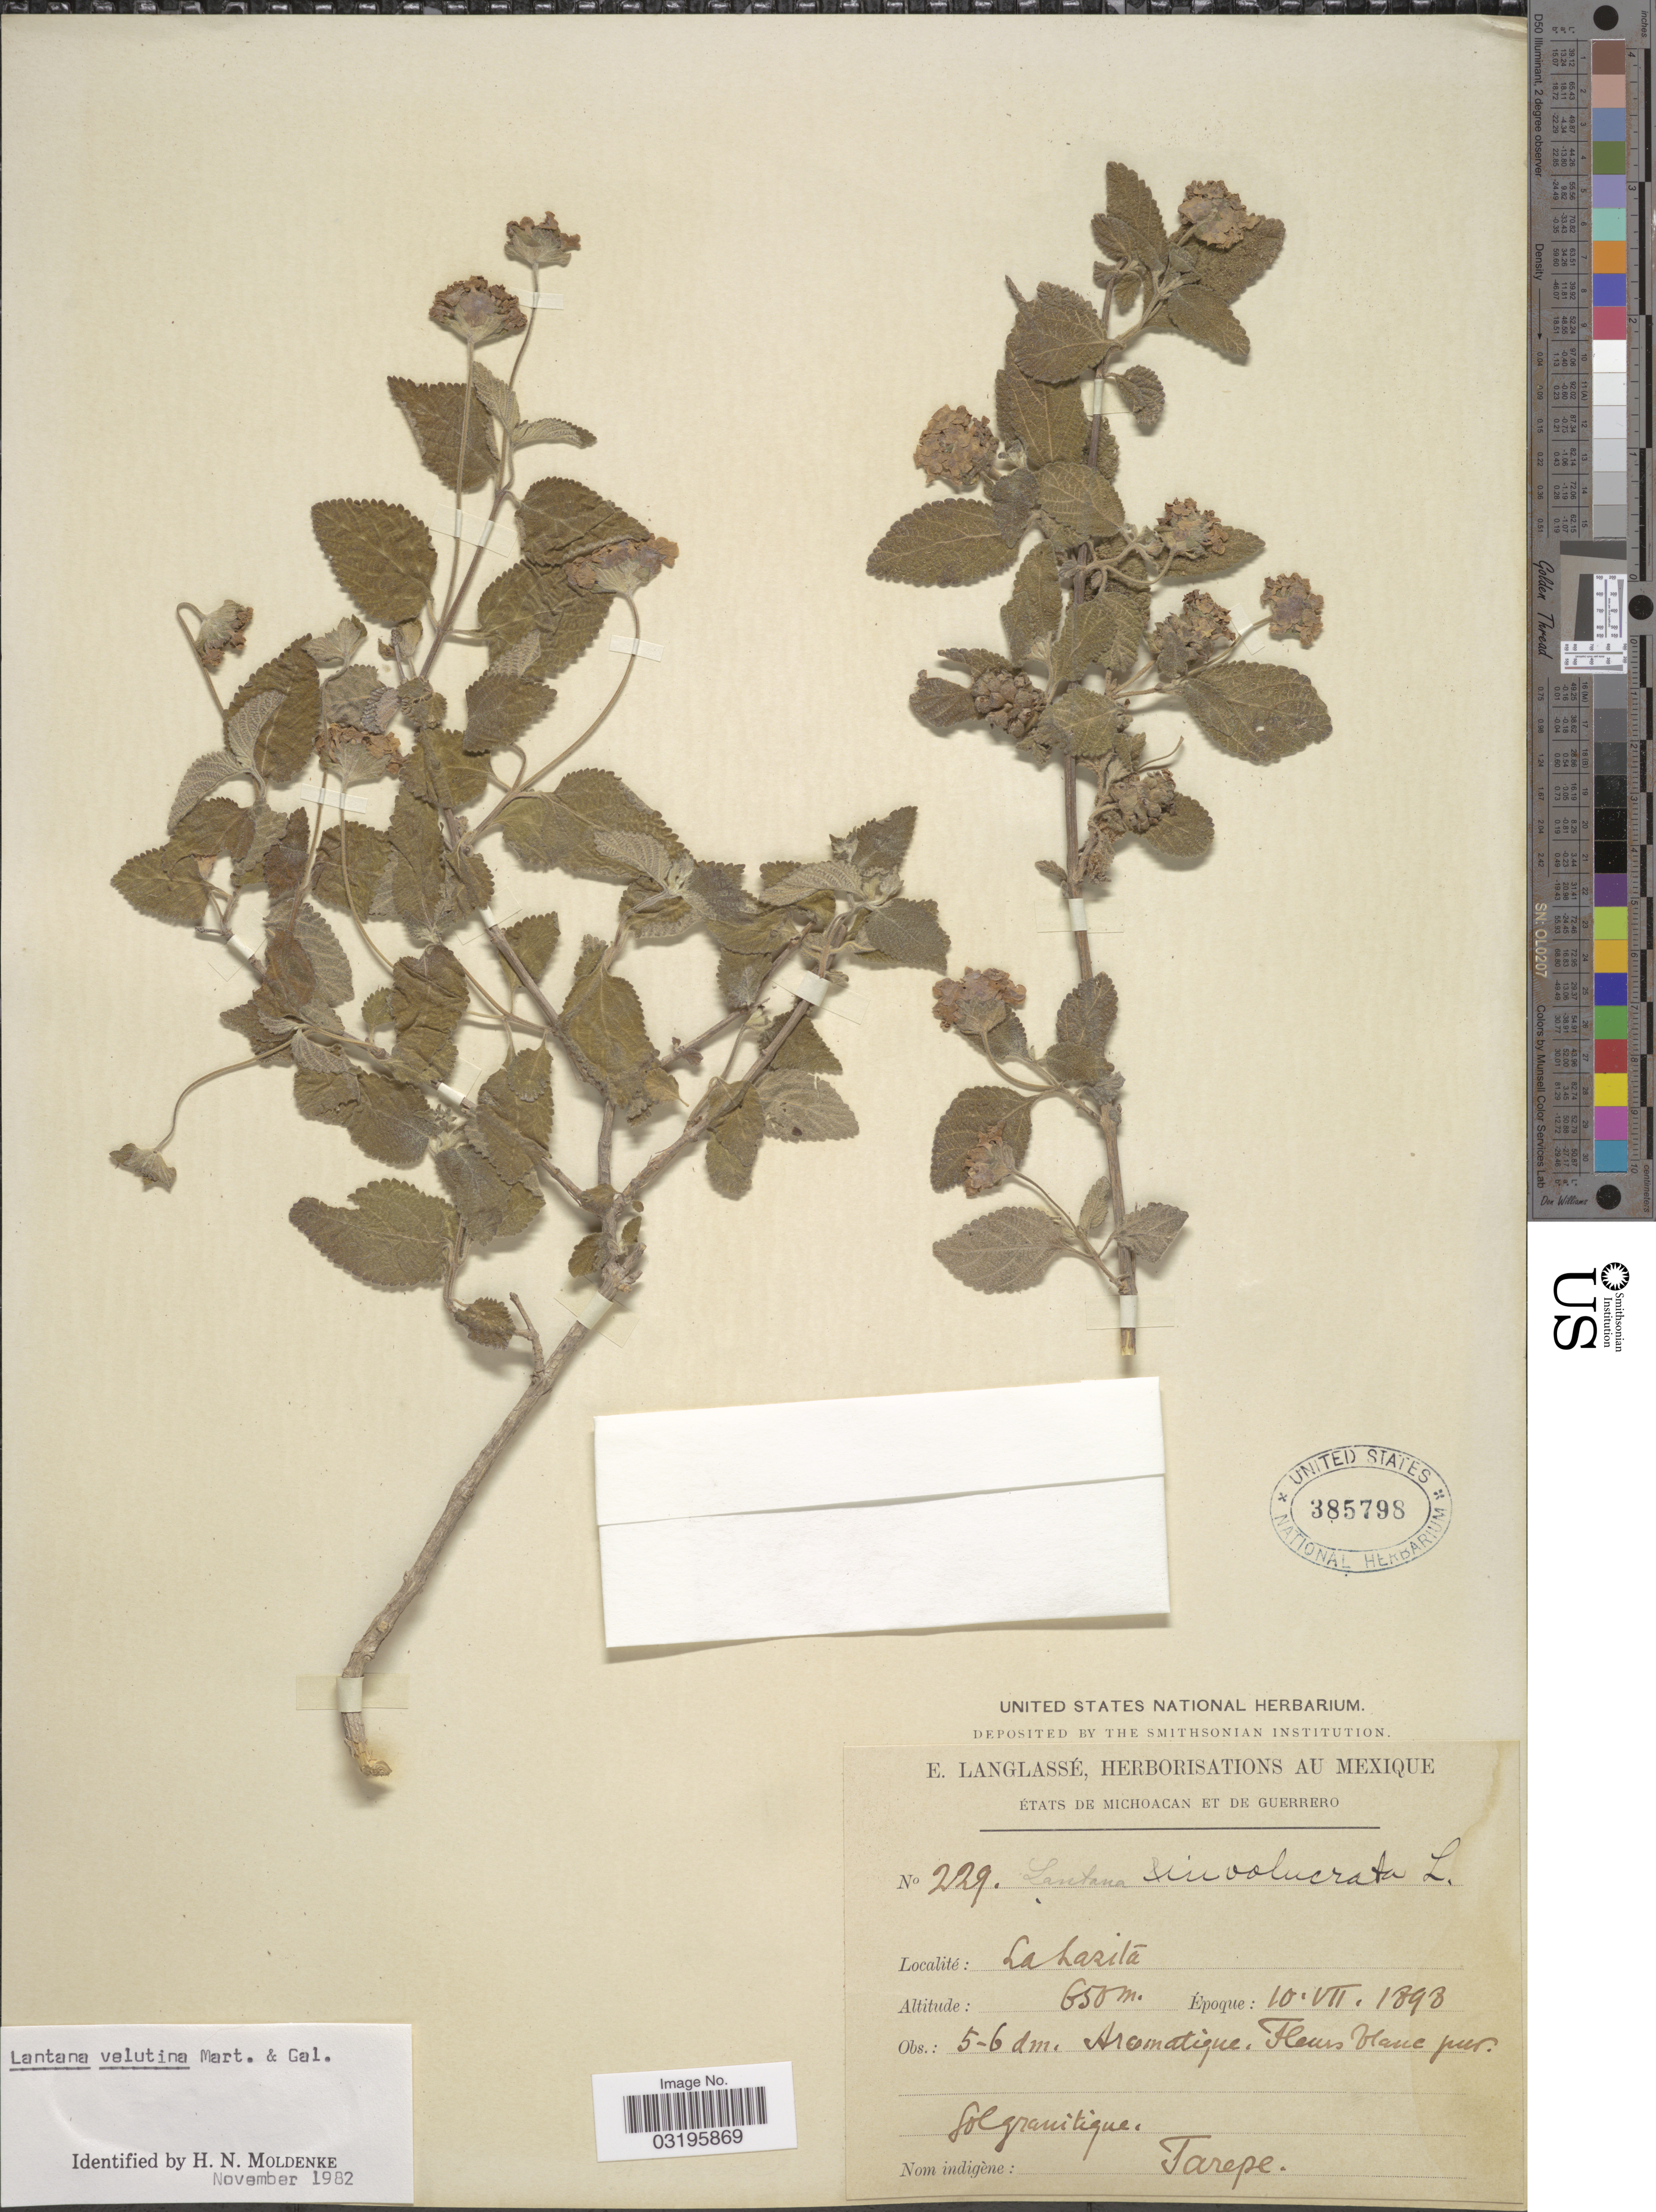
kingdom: Plantae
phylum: Tracheophyta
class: Magnoliopsida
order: Lamiales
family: Verbenaceae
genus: Lantana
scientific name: Lantana velutina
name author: M. Martens & Galeotti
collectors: E. Langlassé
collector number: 229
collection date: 1898-07-10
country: Mexico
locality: États de Michoacan et de Guerrero. La Larita [interpreted].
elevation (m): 650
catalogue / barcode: US 385798